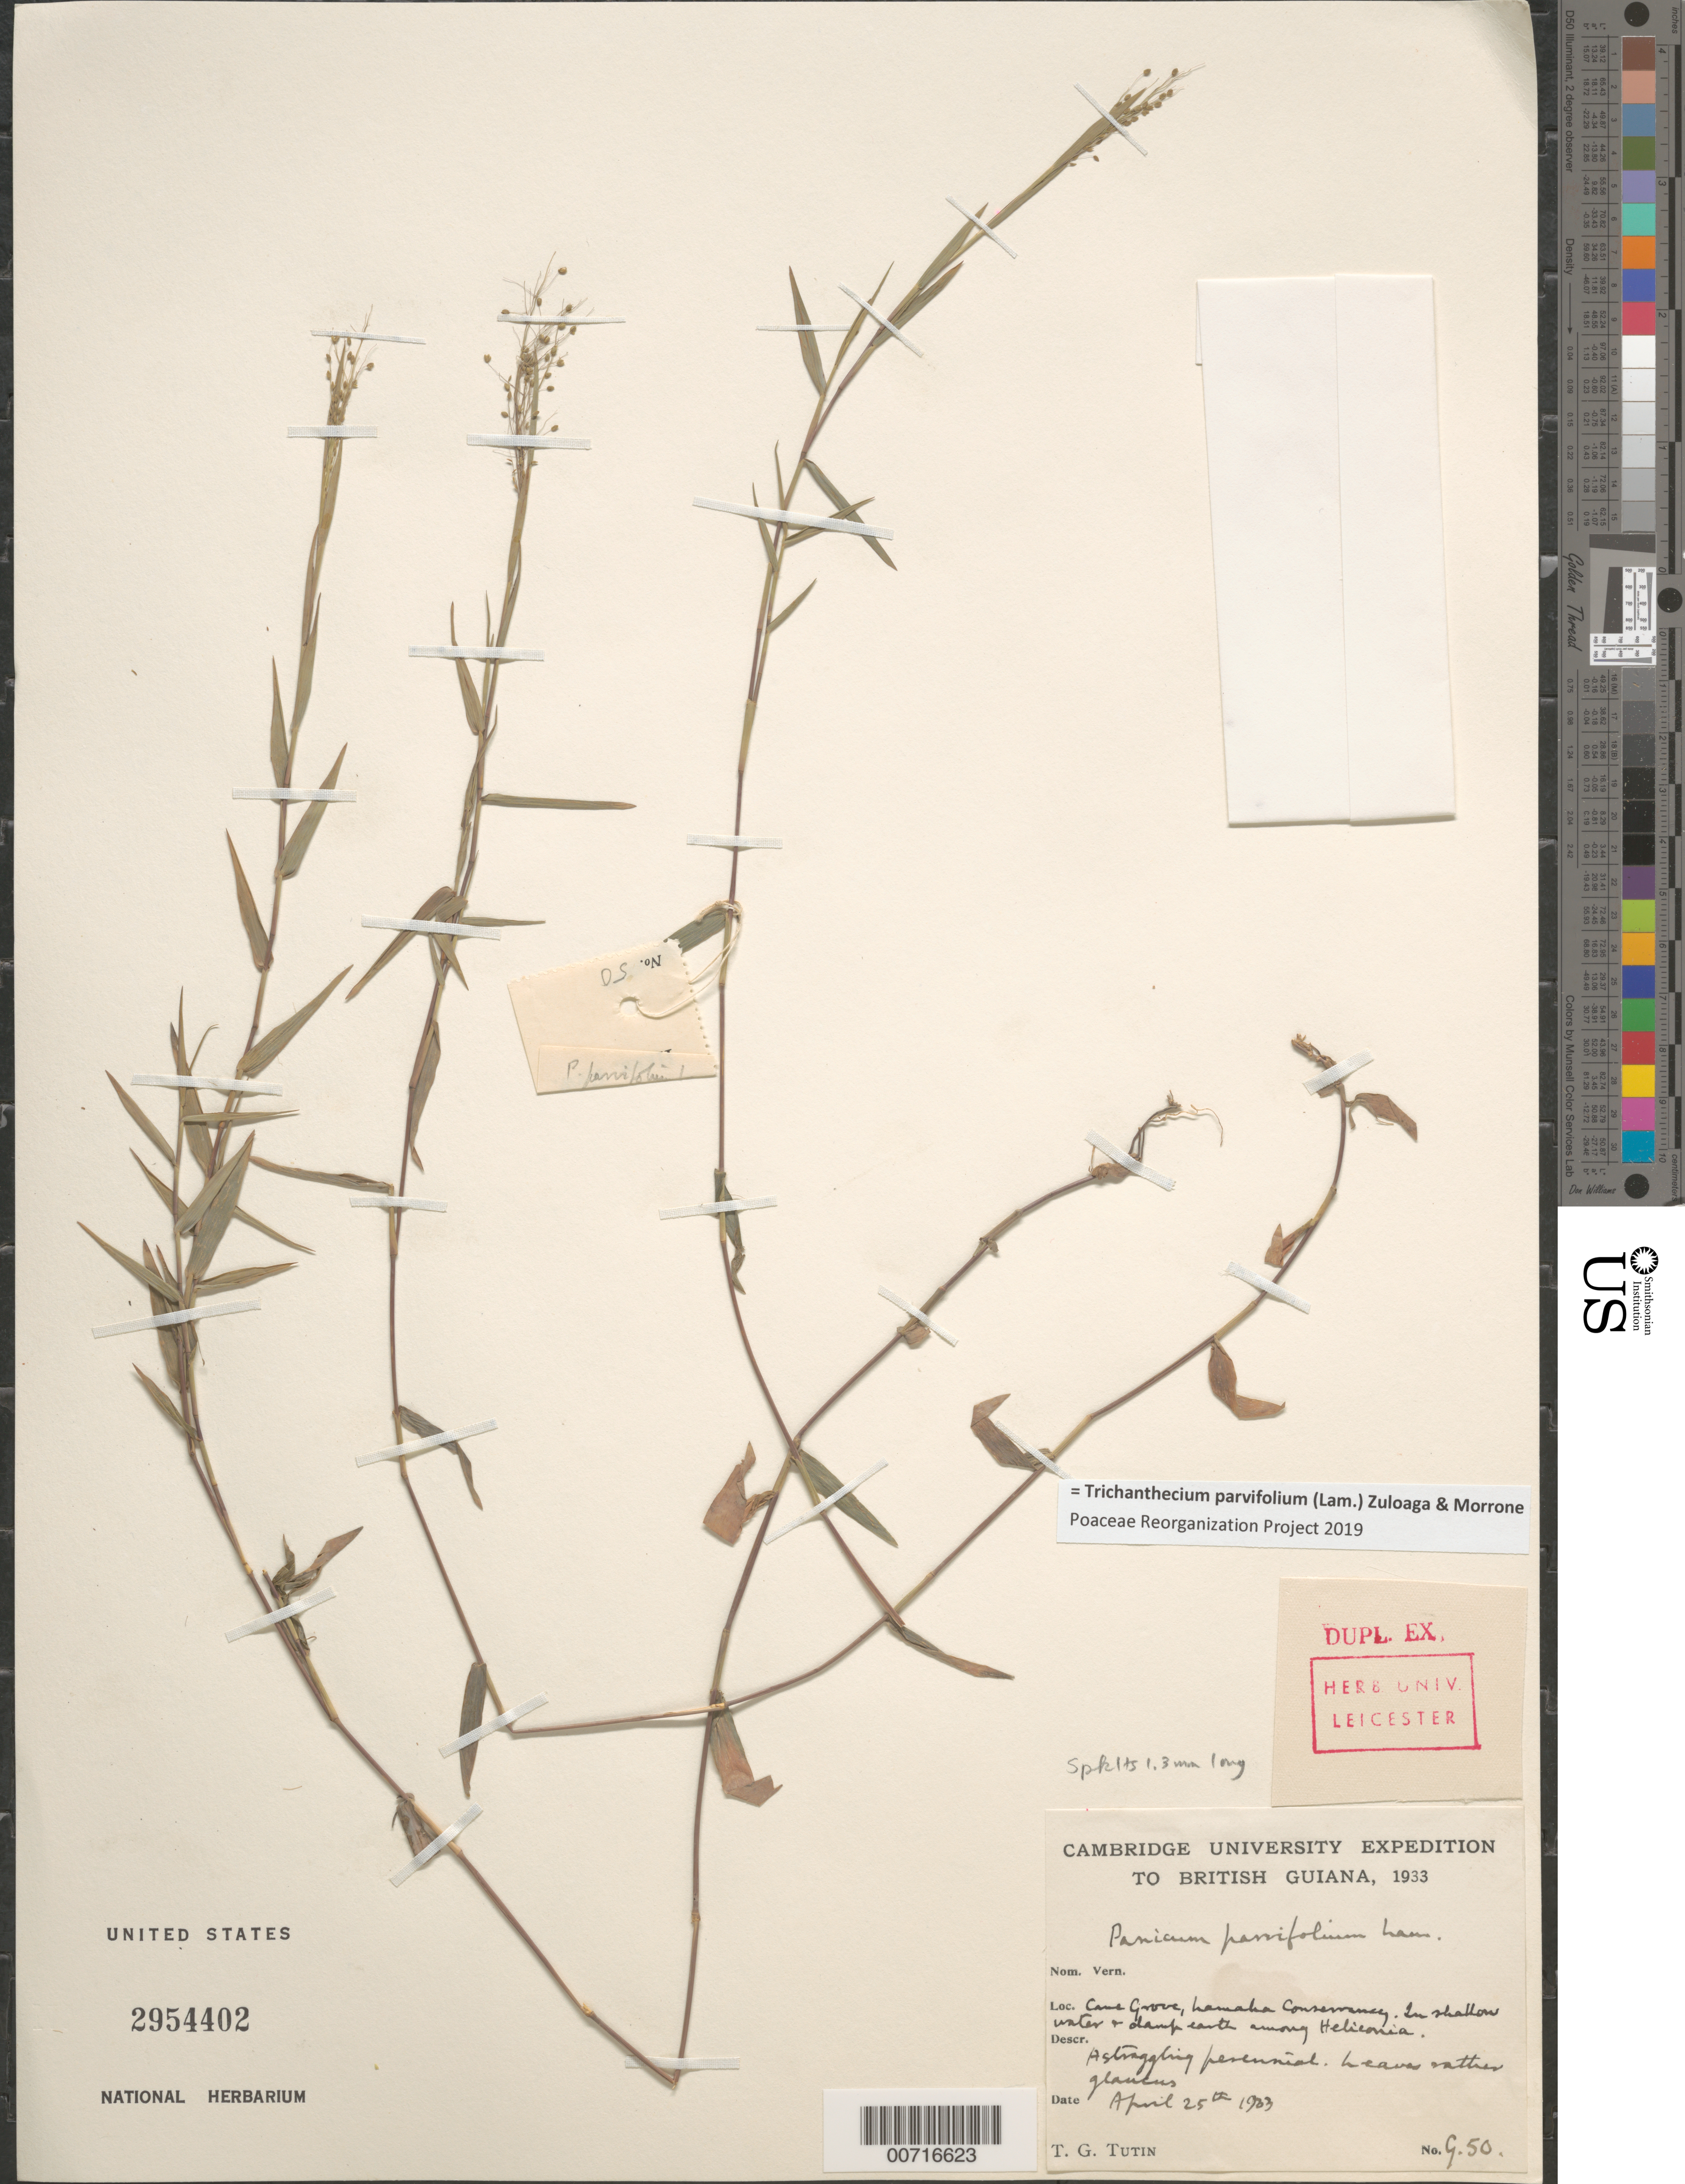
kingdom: Plantae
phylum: Tracheophyta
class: Liliopsida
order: Poales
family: Poaceae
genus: Trichanthecium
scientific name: Trichanthecium parvifolium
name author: (Lam.) Zuloaga & Morrone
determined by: Poaceae Reorganization Project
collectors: T. G. Tutin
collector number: G 50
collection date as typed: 25-Apr-33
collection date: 1933-04-25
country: Guyana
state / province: Cuyuni-Mazaruni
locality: Cane Grove, Lamaha Conservancy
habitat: In shallow water & damp earth among Heliconia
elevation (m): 30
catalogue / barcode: US 2954402